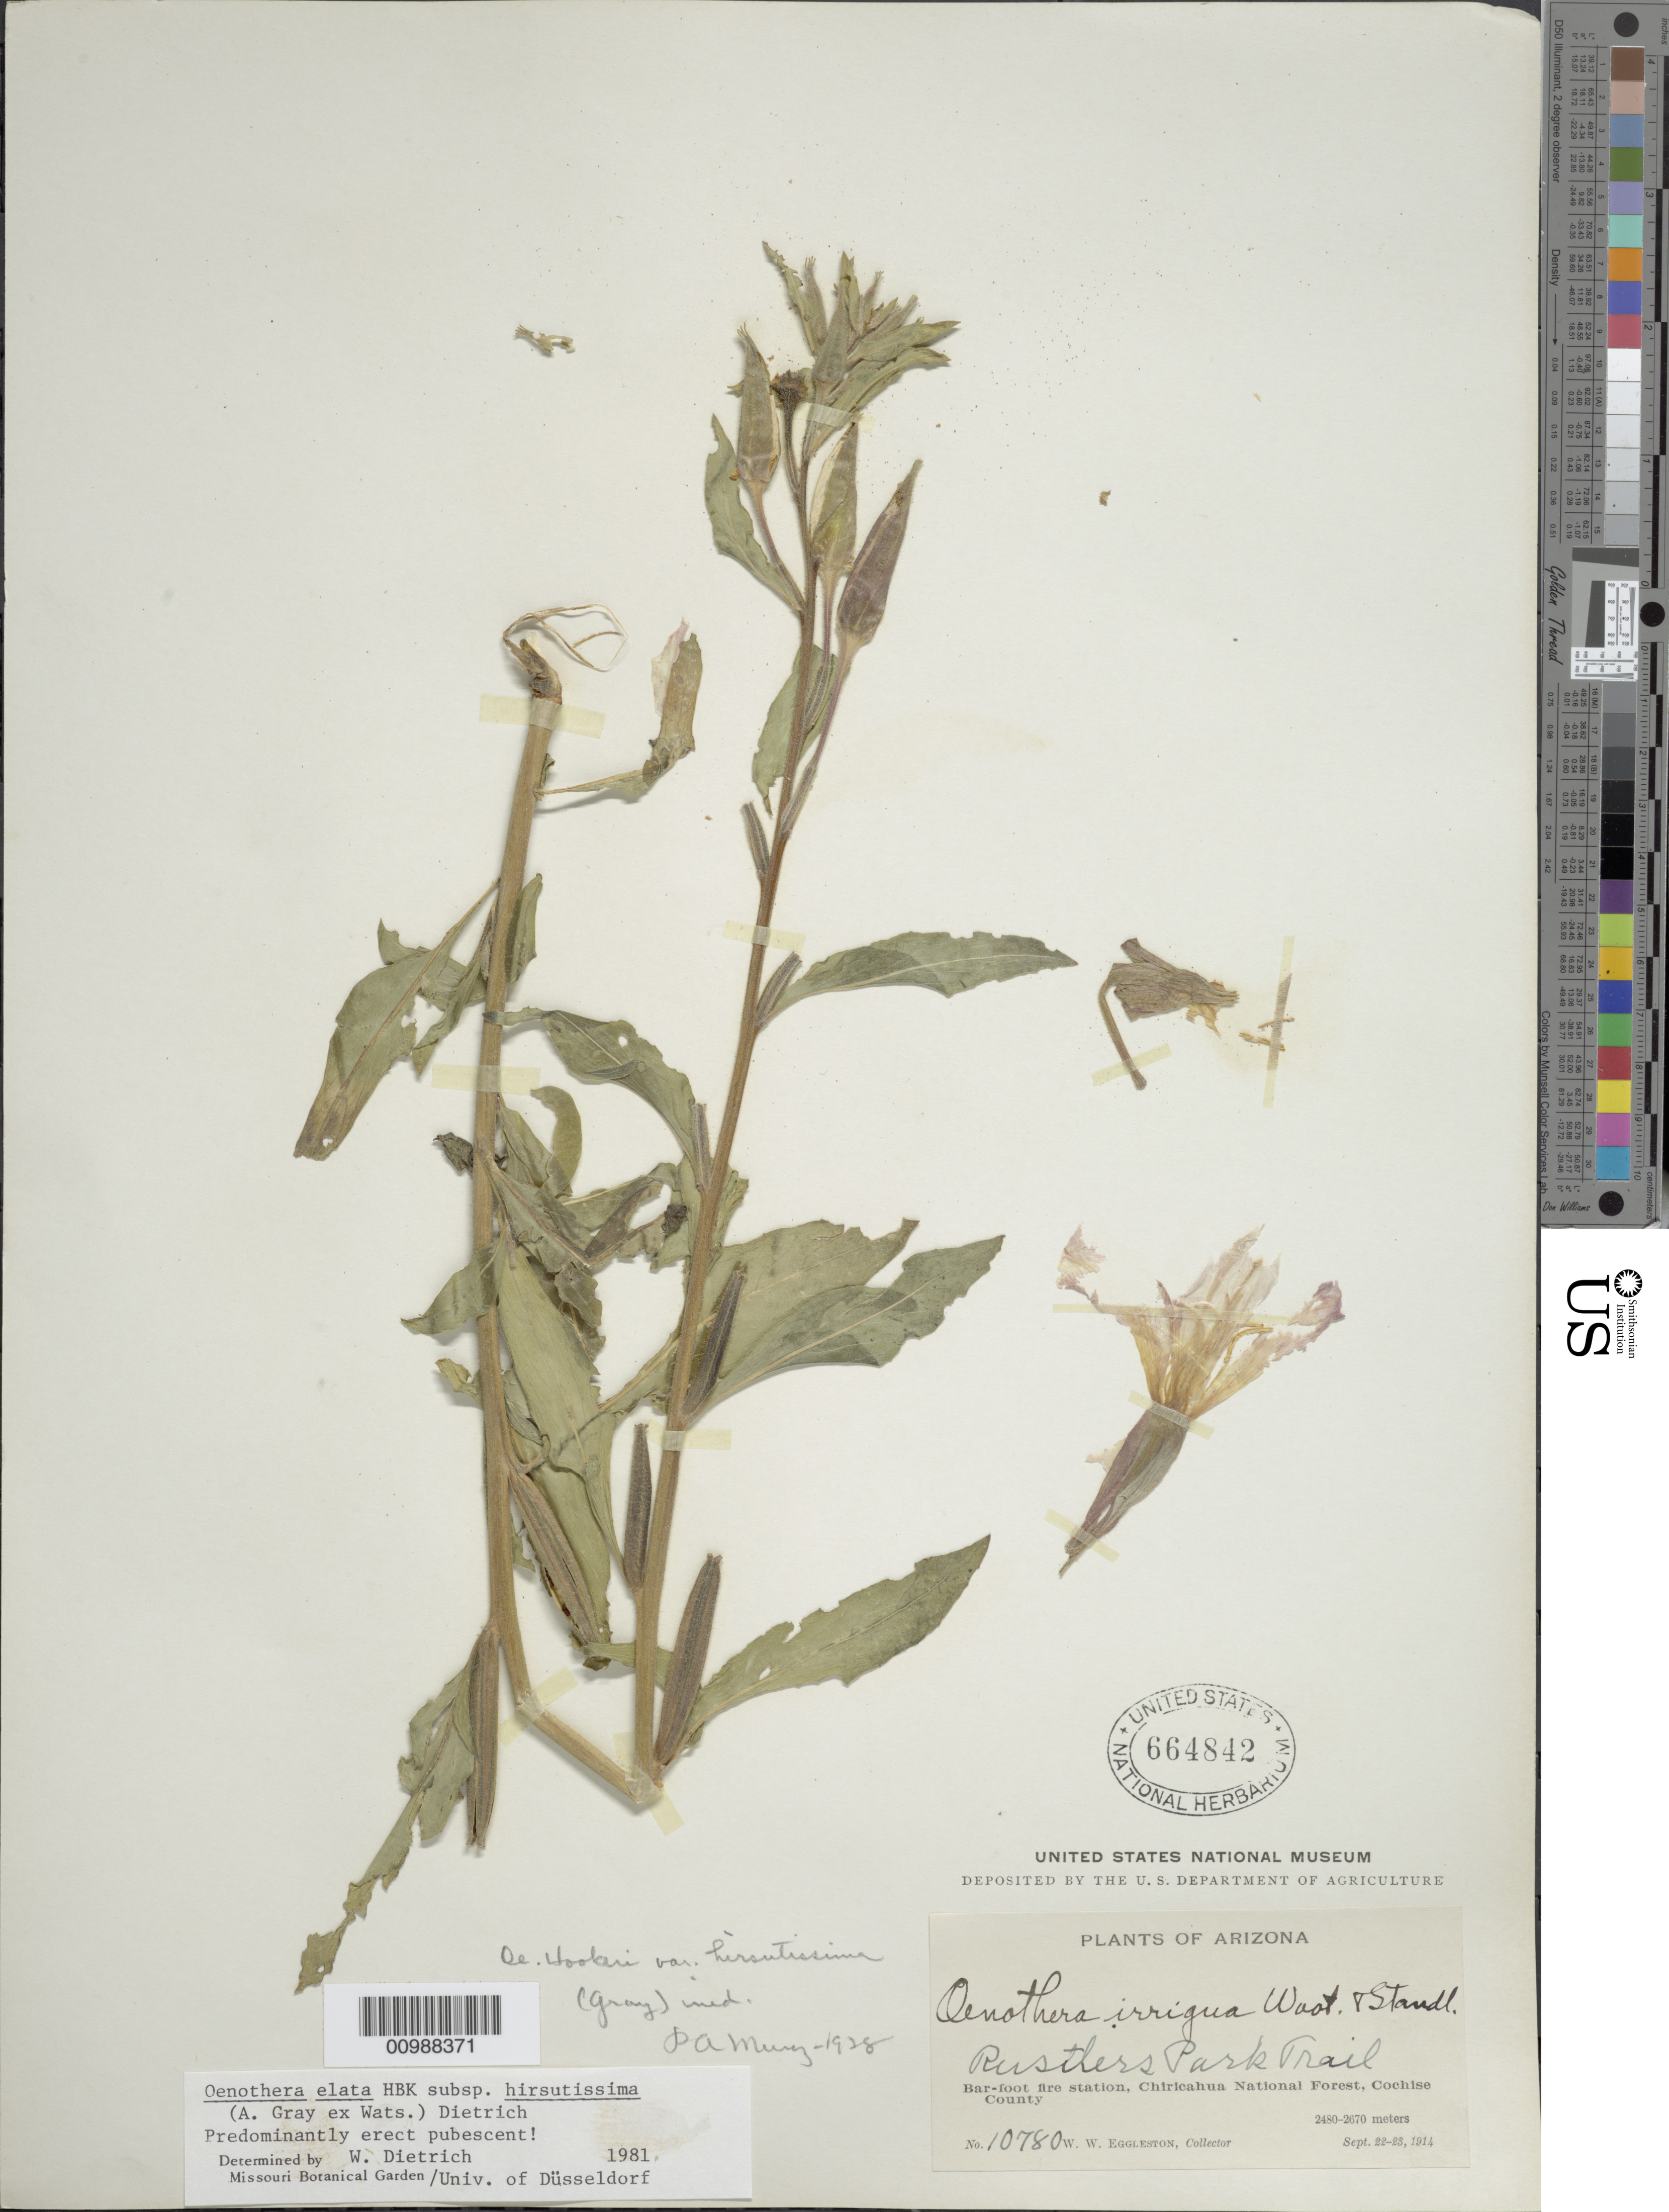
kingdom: Plantae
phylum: Tracheophyta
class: Magnoliopsida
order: Myrtales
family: Onagraceae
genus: Oenothera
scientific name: Oenothera elata subsp. hirsutissima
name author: (A. Gray ex S. Watson) W. Dietr.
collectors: W. W. Eggleston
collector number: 10780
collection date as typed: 22 Sep 1914 to 23 Sep 1914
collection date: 1914-09-22/1914-09-23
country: United States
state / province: Arizona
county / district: Cochise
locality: Rustlers Park Trail, Bar-foot fire station, Chiricahua National Forest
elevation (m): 2480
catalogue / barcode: US 664842